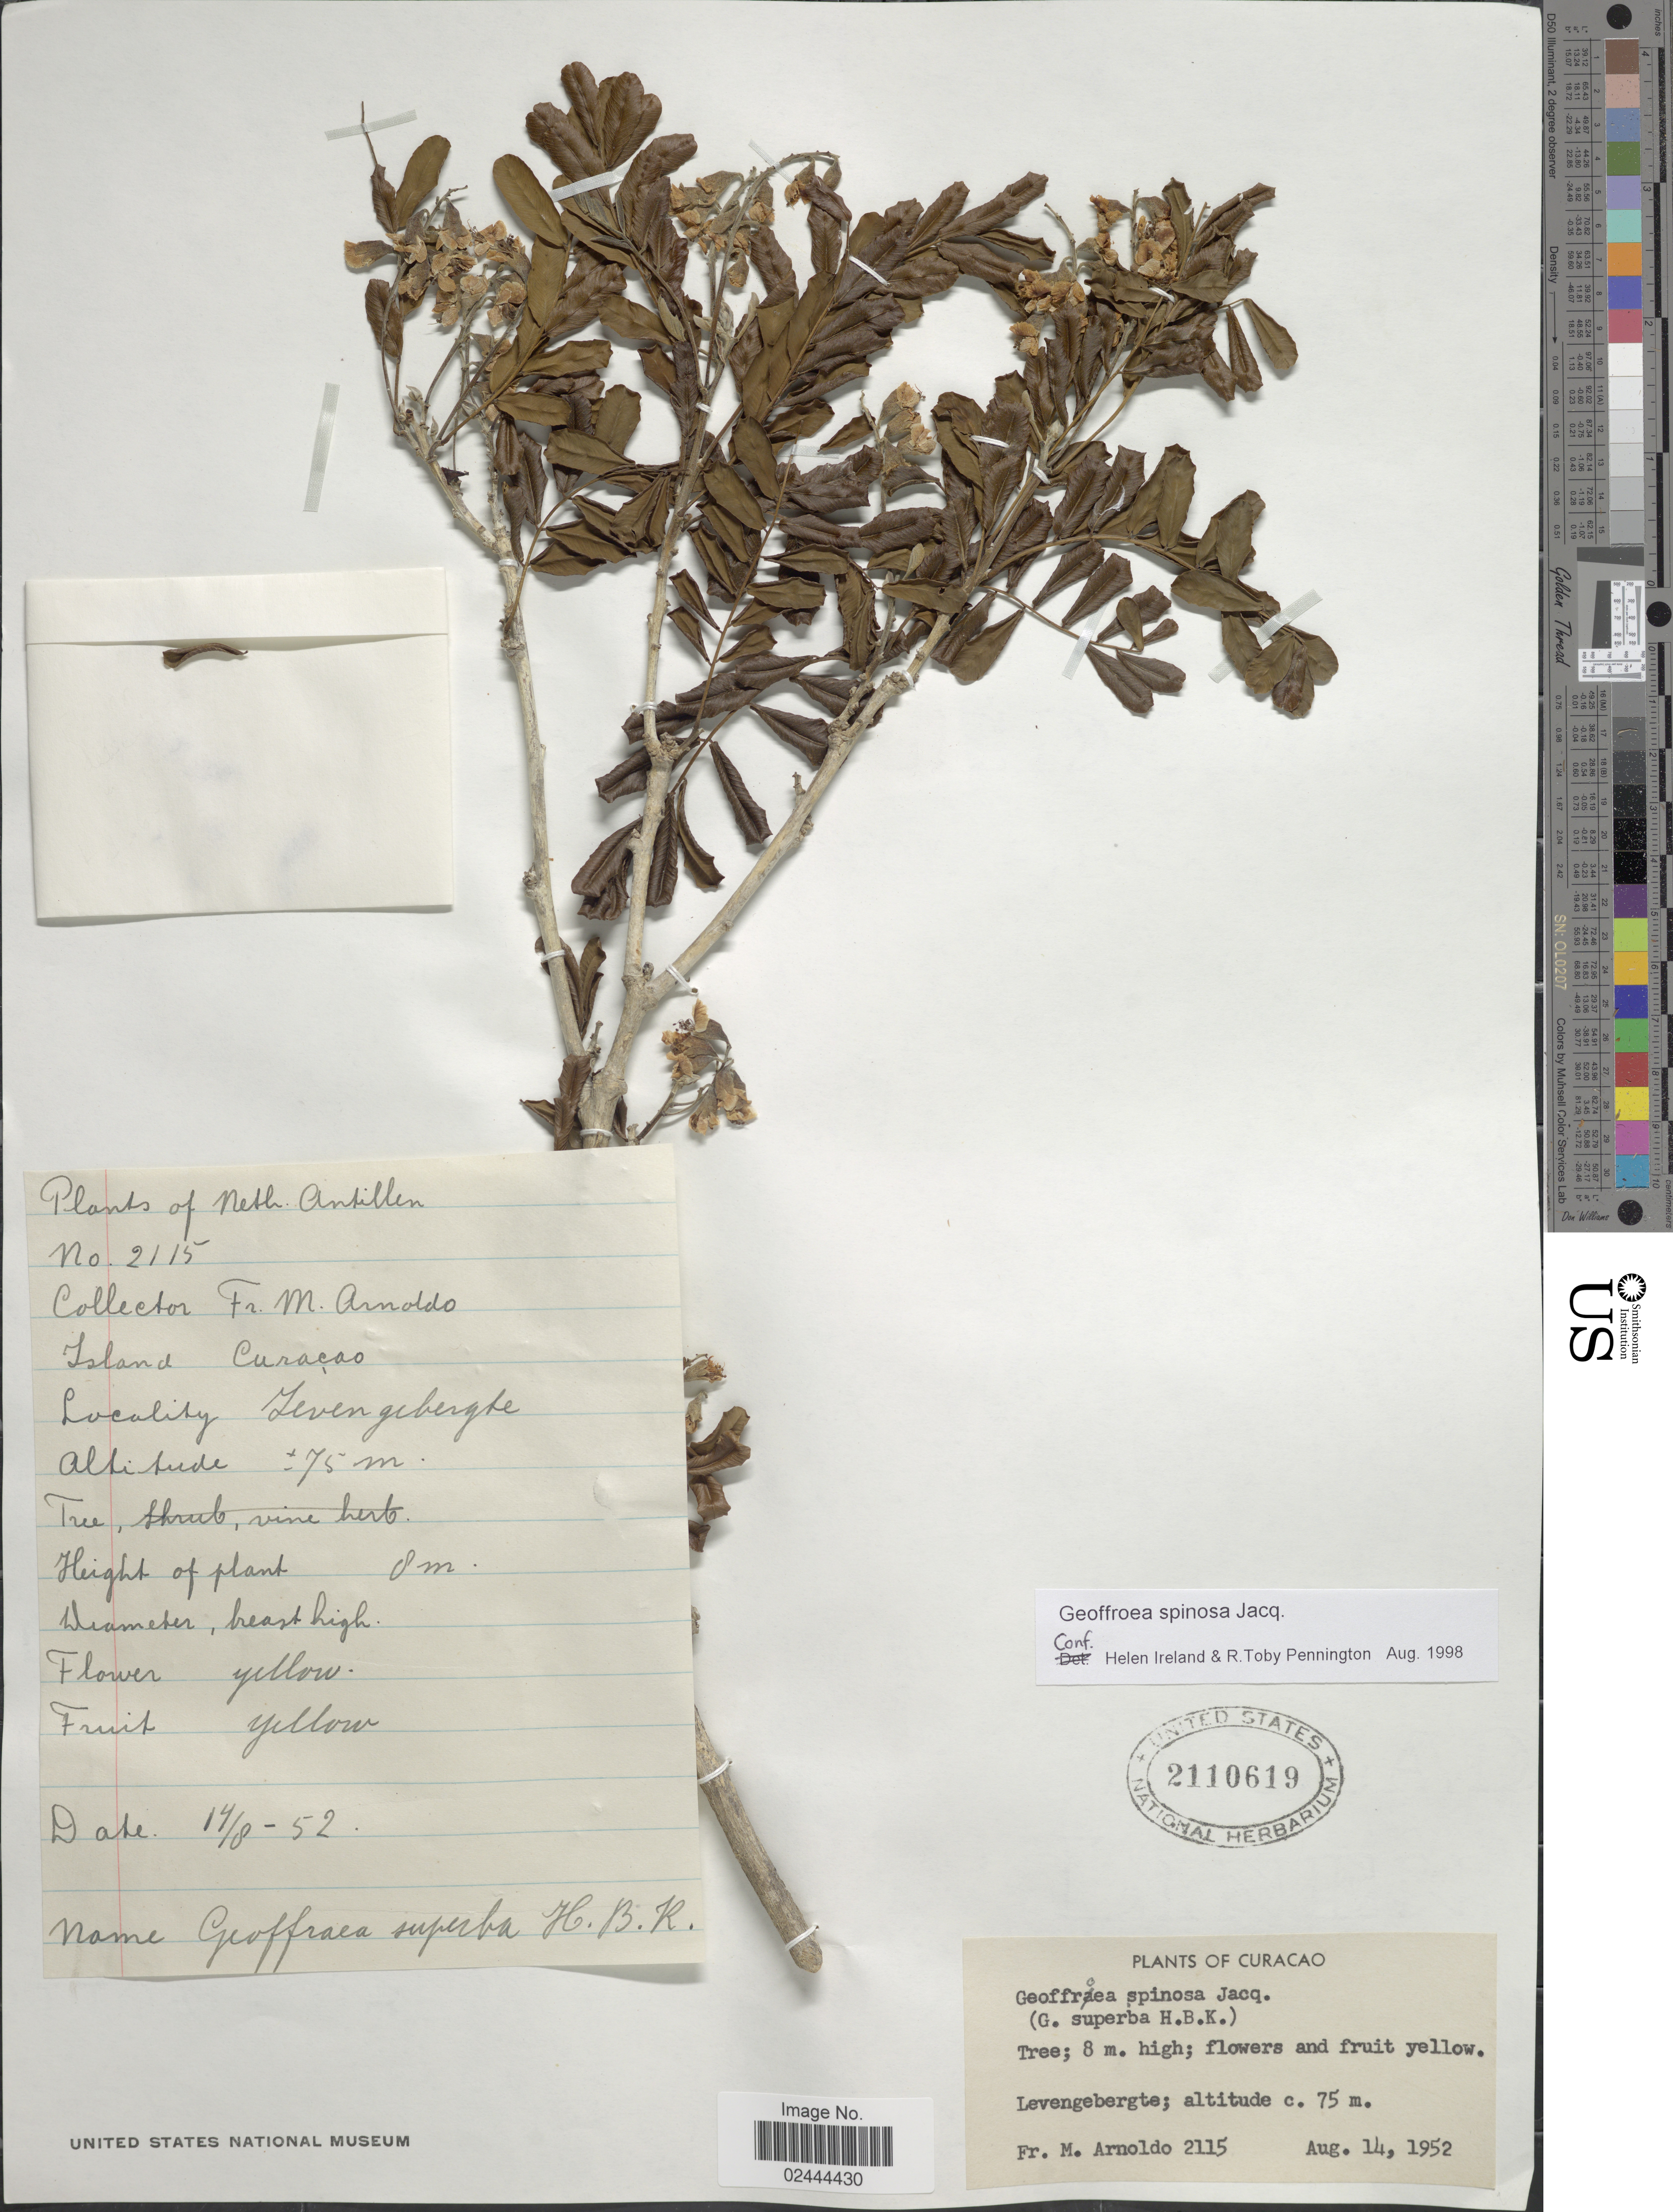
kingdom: Plantae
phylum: Tracheophyta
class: Magnoliopsida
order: Fabales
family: Fabaceae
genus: Geoffroea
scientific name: Geoffroea spinosa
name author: Jacq.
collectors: N. Arnoldo-Broeders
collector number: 2115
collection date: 1952-08-14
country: Curaçao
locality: Levengebergte, Neth. Antillen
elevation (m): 75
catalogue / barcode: US 2110619